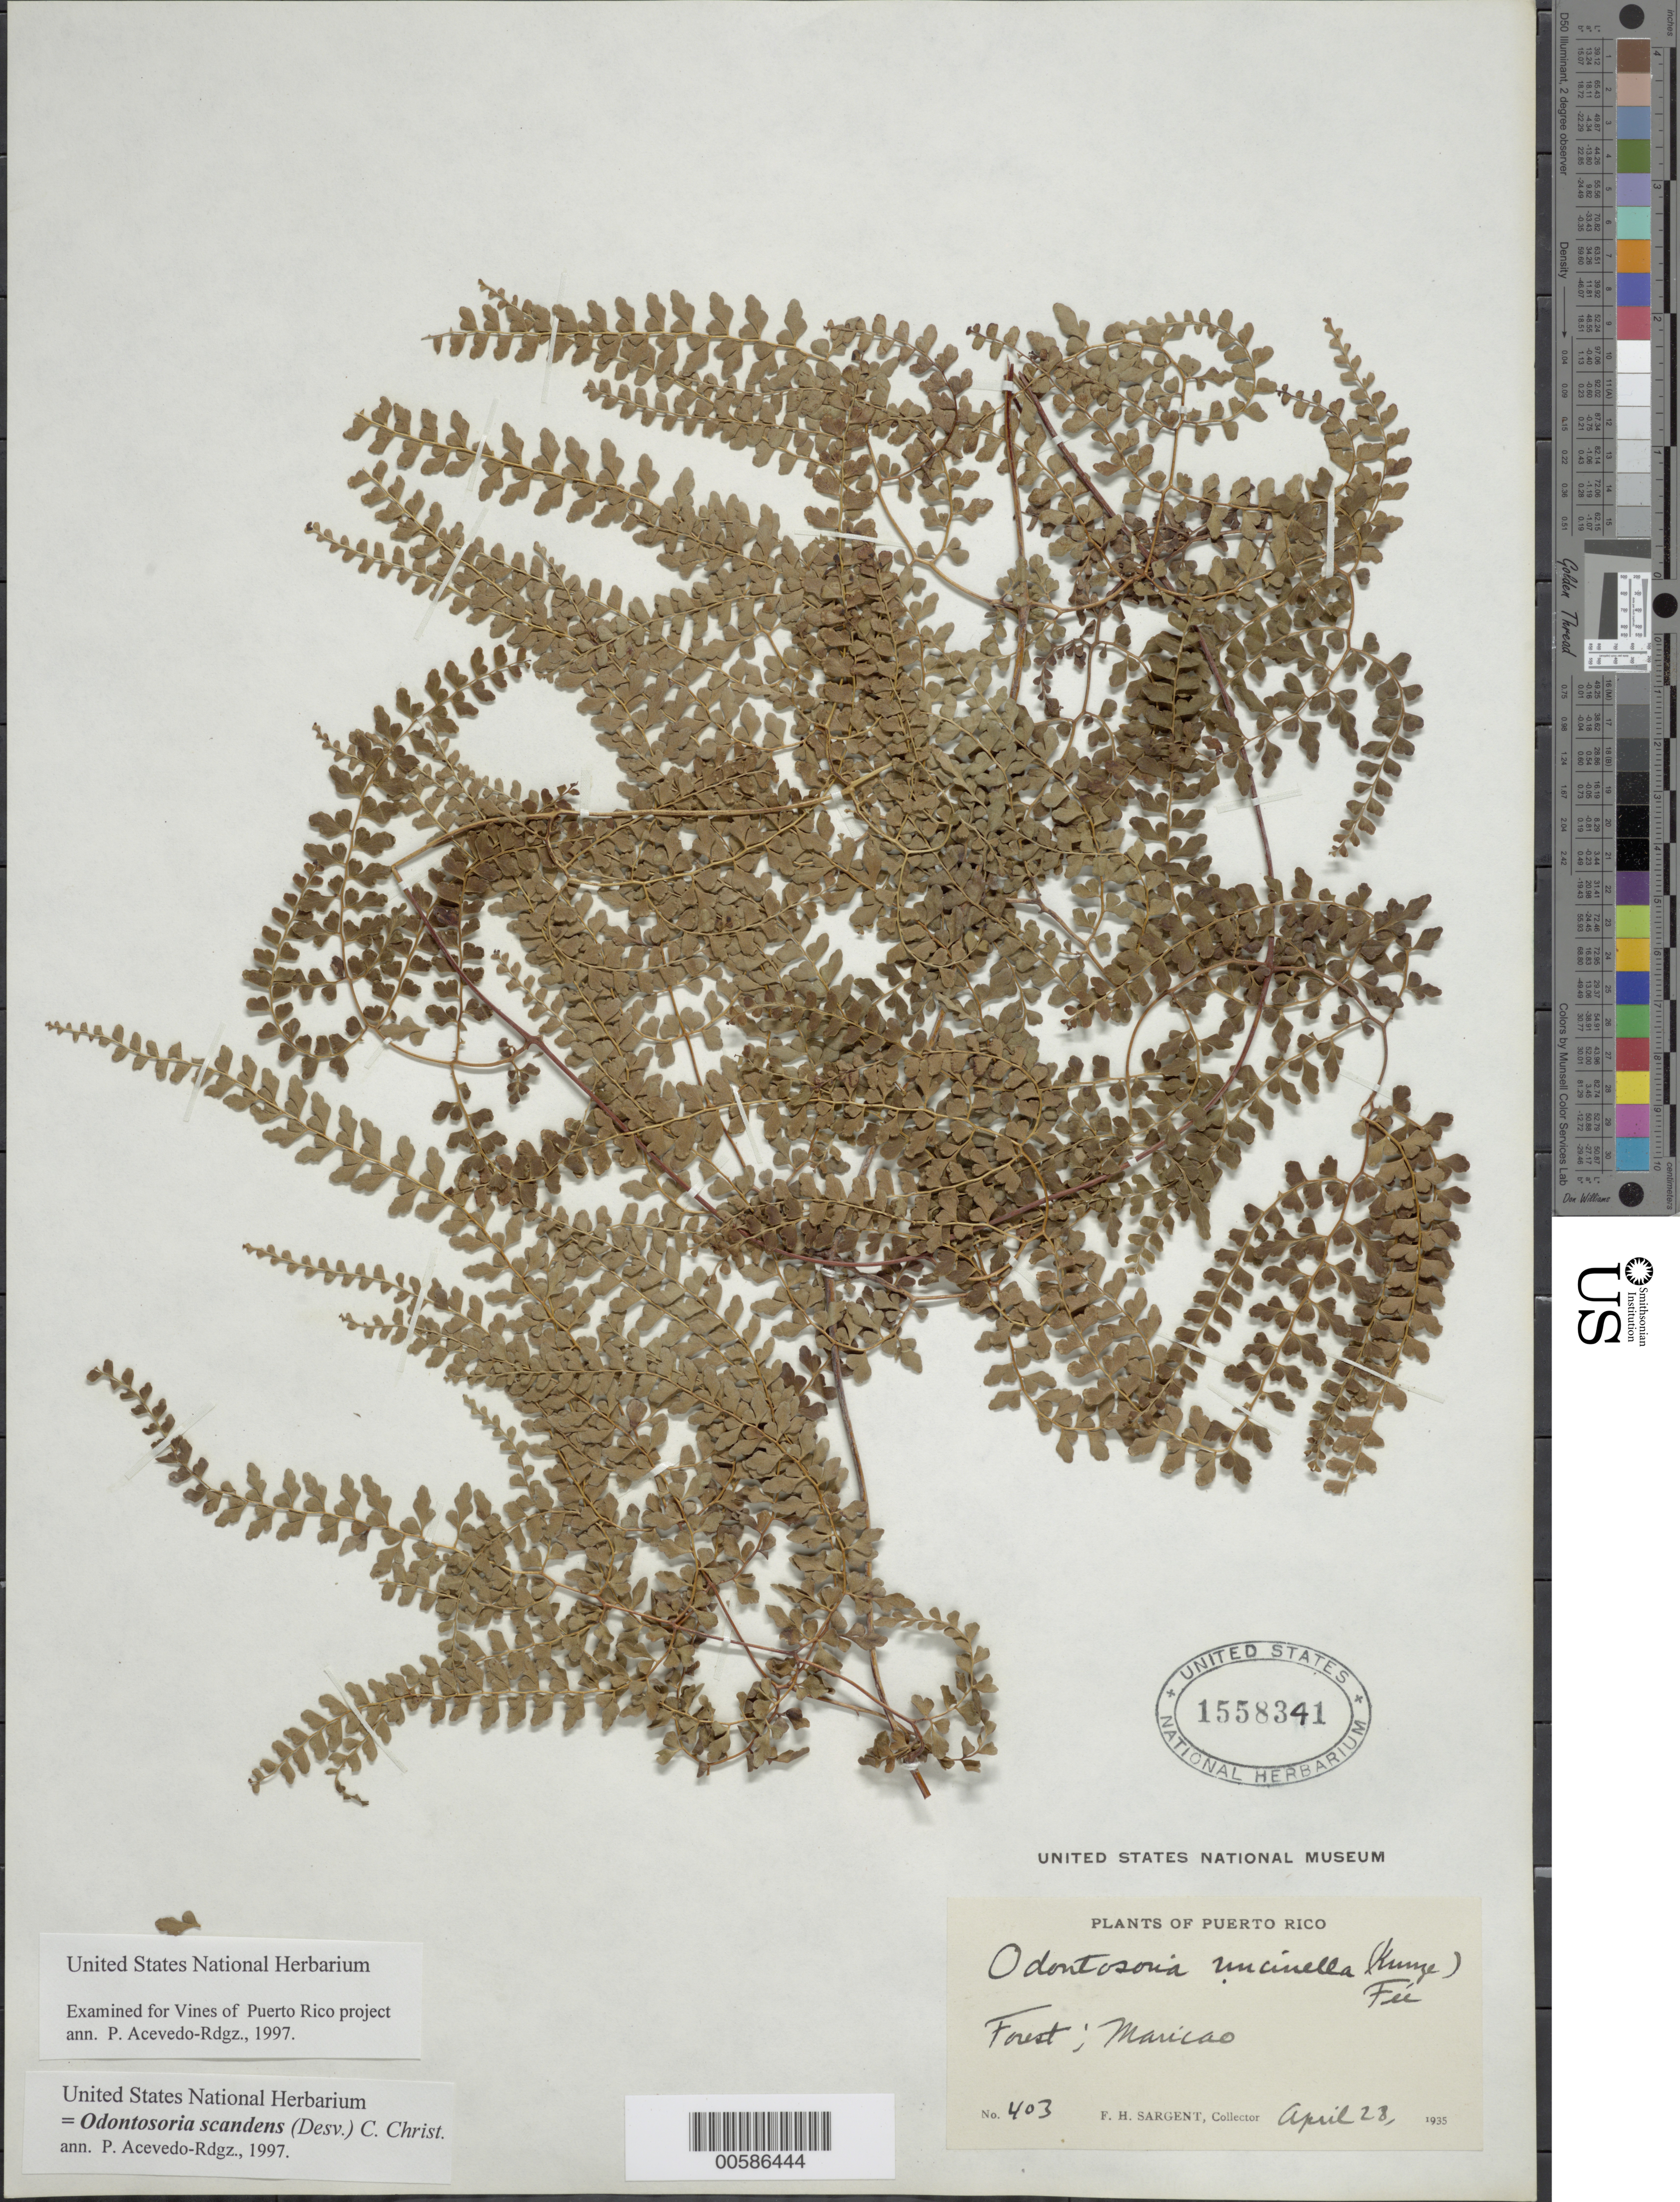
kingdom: Plantae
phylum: Tracheophyta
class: Polypodiopsida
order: Polypodiales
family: Lindsaeaceae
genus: Odontosoria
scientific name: Odontosoria scandens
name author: (Desv.) C. Chr.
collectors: F. H. Sargent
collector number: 403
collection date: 1935-04-23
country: Puerto Rico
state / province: Maricao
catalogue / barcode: US 1558341